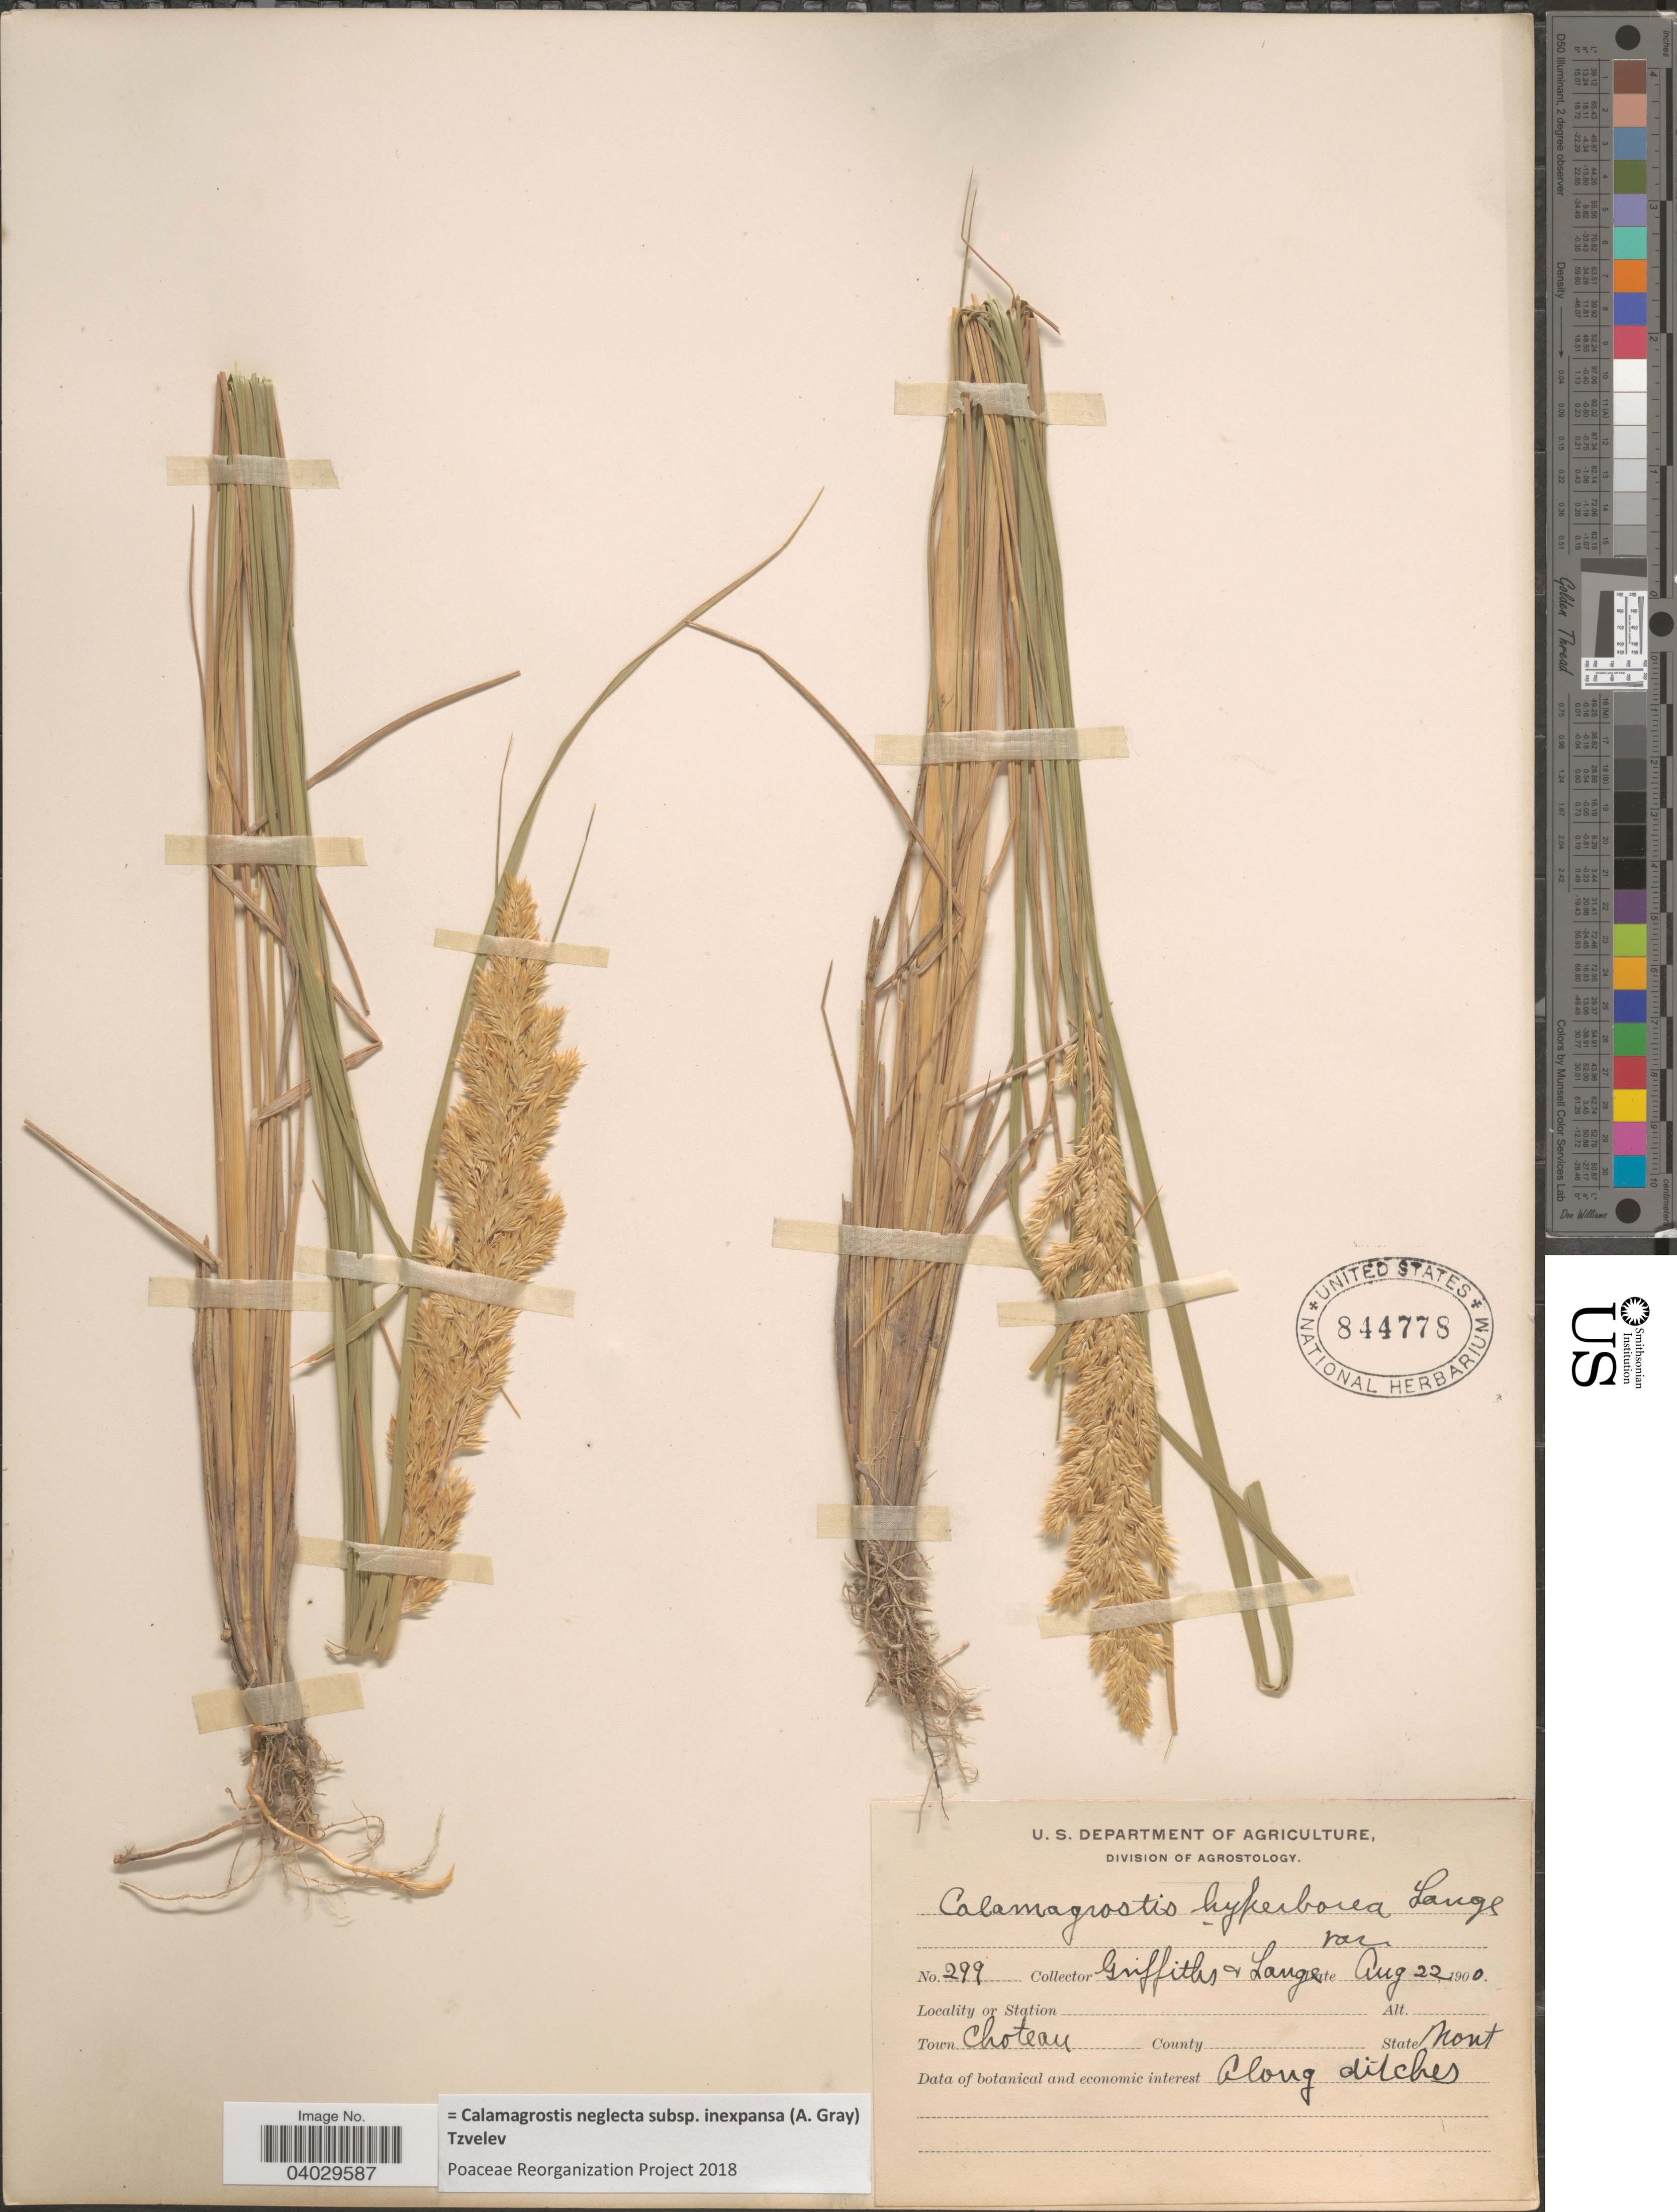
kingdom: Plantae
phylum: Tracheophyta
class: Liliopsida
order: Poales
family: Poaceae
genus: Calamagrostis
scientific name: Calamagrostis neglecta subsp. inexpansa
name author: (A. Gray) Tzvelev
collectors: -- Griffiths & -- Lange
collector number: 299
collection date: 1900-08-22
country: United States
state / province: Montana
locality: Town Choteau.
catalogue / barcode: US 844778